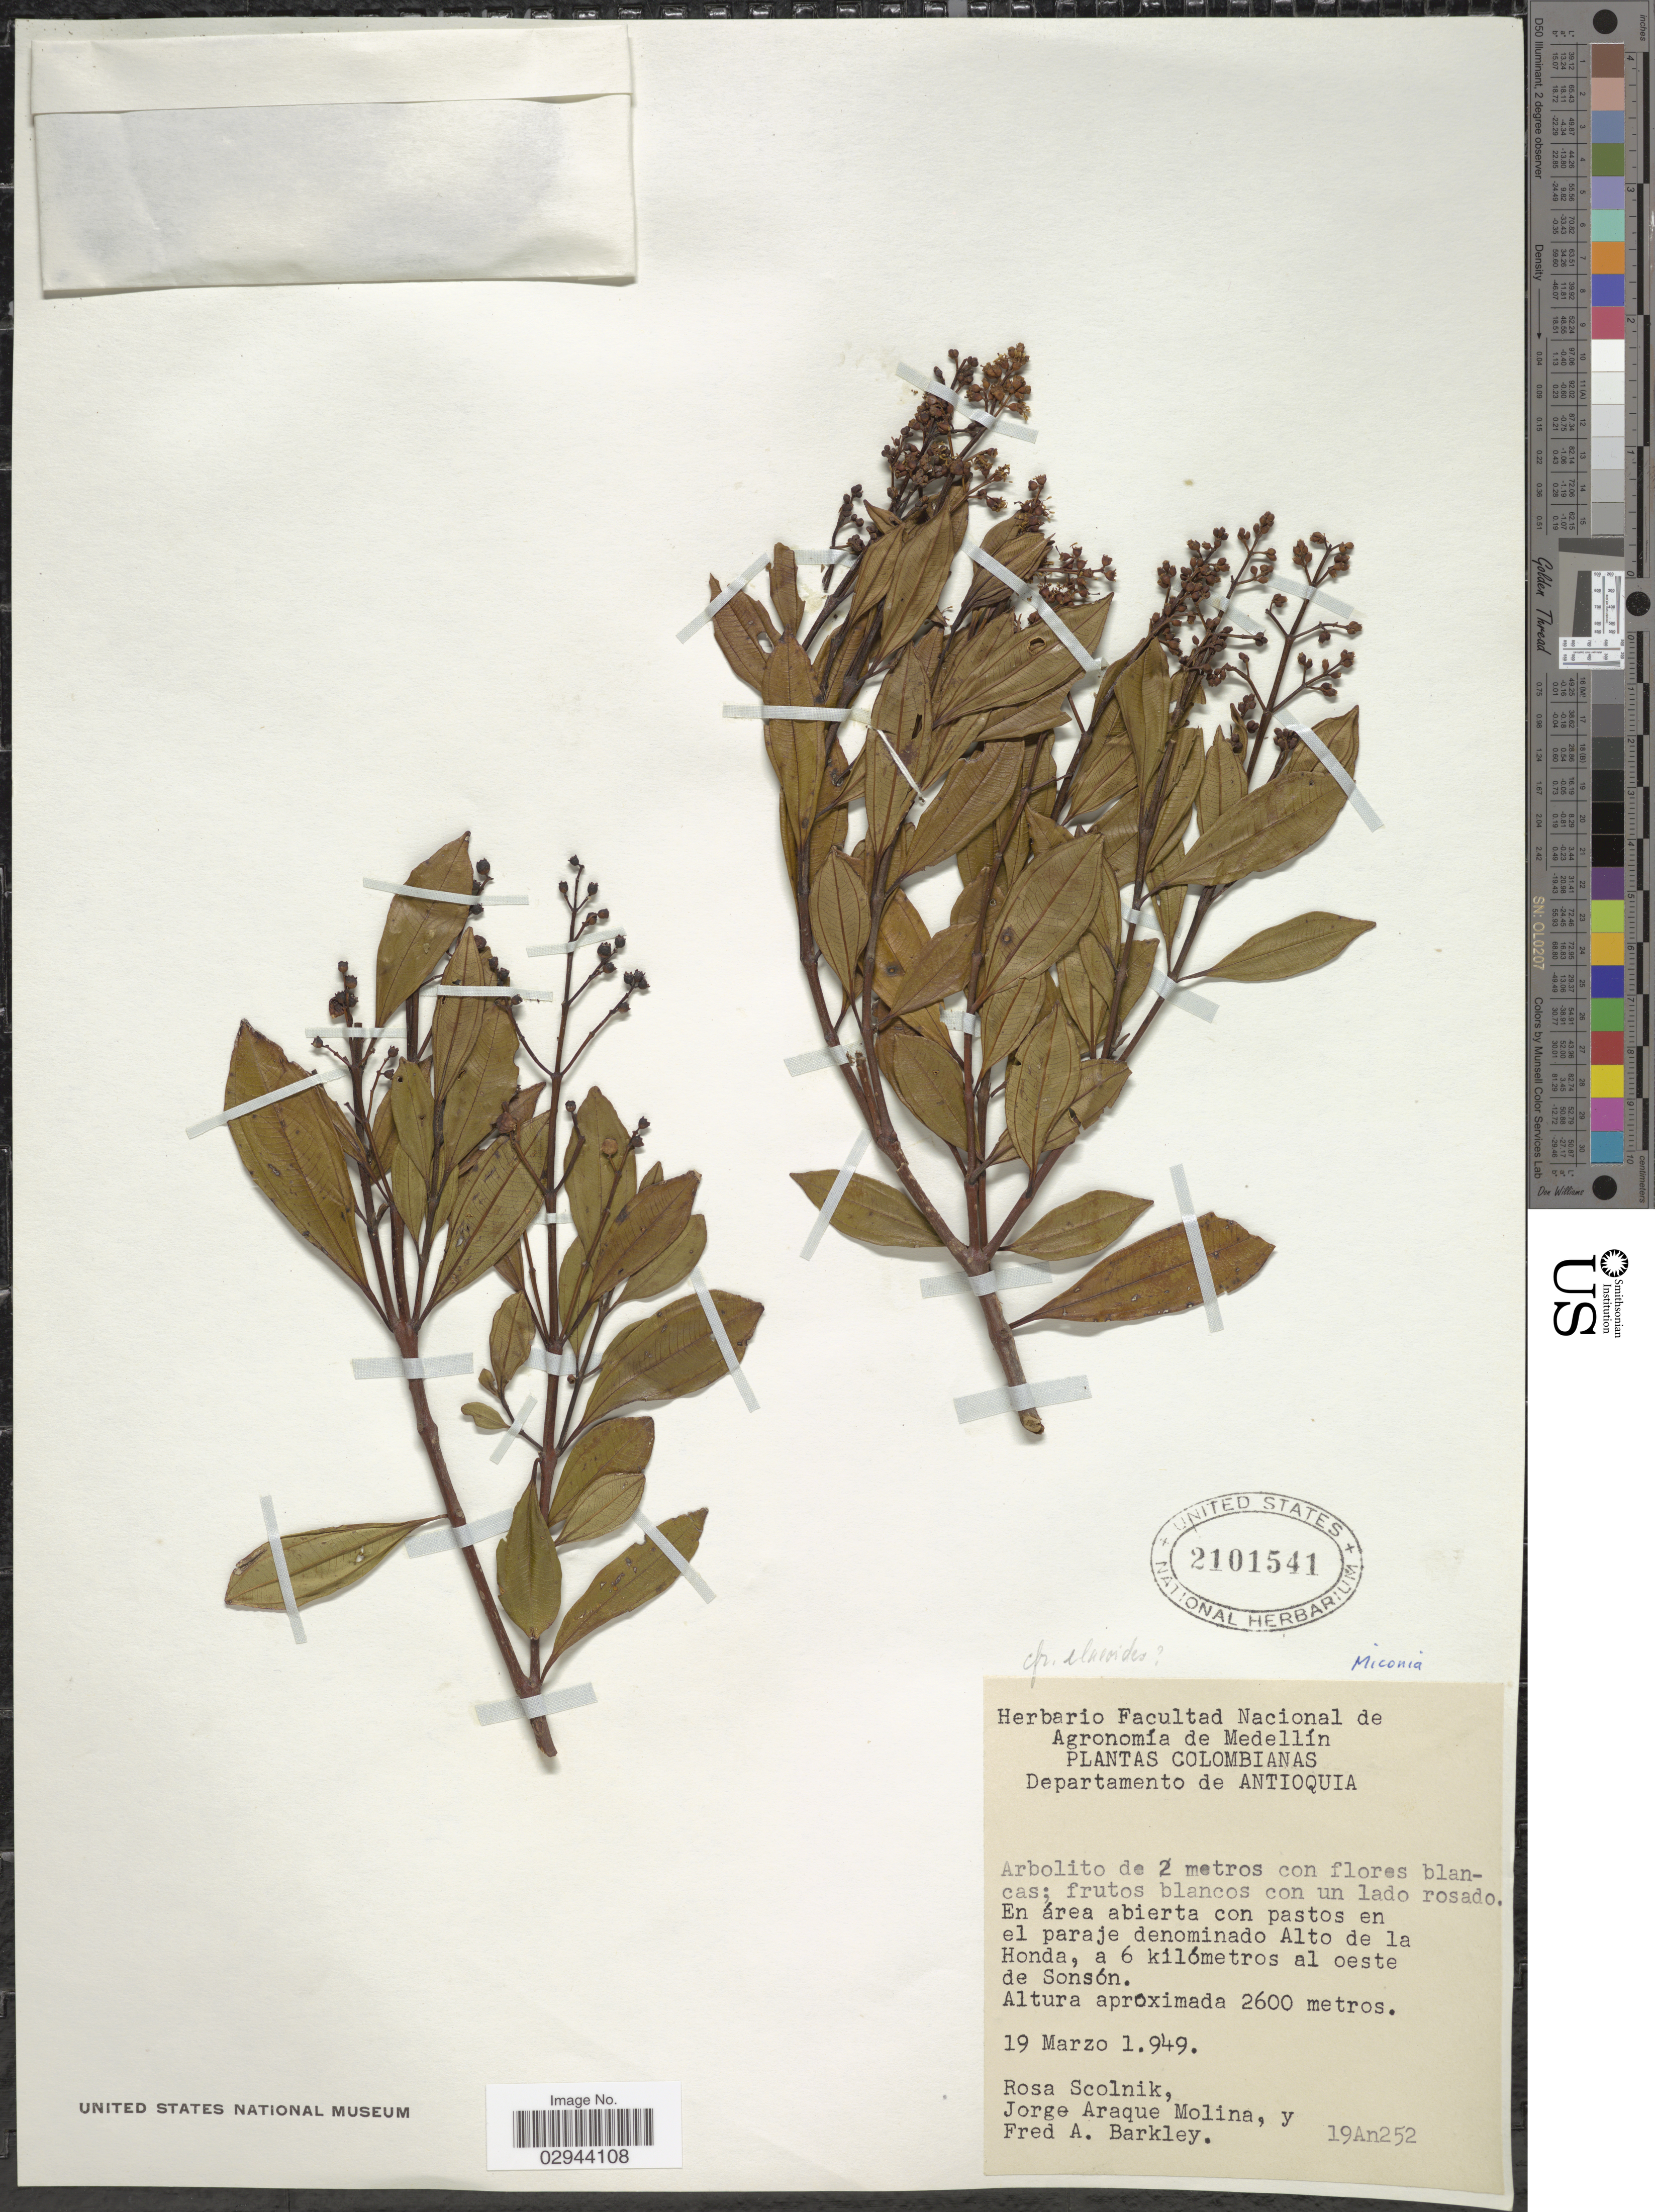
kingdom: Plantae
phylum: Tracheophyta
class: Magnoliopsida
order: Myrtales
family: Melastomataceae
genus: Miconia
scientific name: Miconia theizans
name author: (Bonpl.) Cogn.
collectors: R. Scolnik, J. Araque Molina & F. A. Barkley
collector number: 19An252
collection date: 1949-03-19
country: Colombia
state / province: Antioquia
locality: Departamento de Antioquia, en área abierta con pastos en el paraje denominado Alto de la Honda, a 6 kilómetros al oeste de Sonsón.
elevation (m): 2600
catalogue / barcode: US 2101541